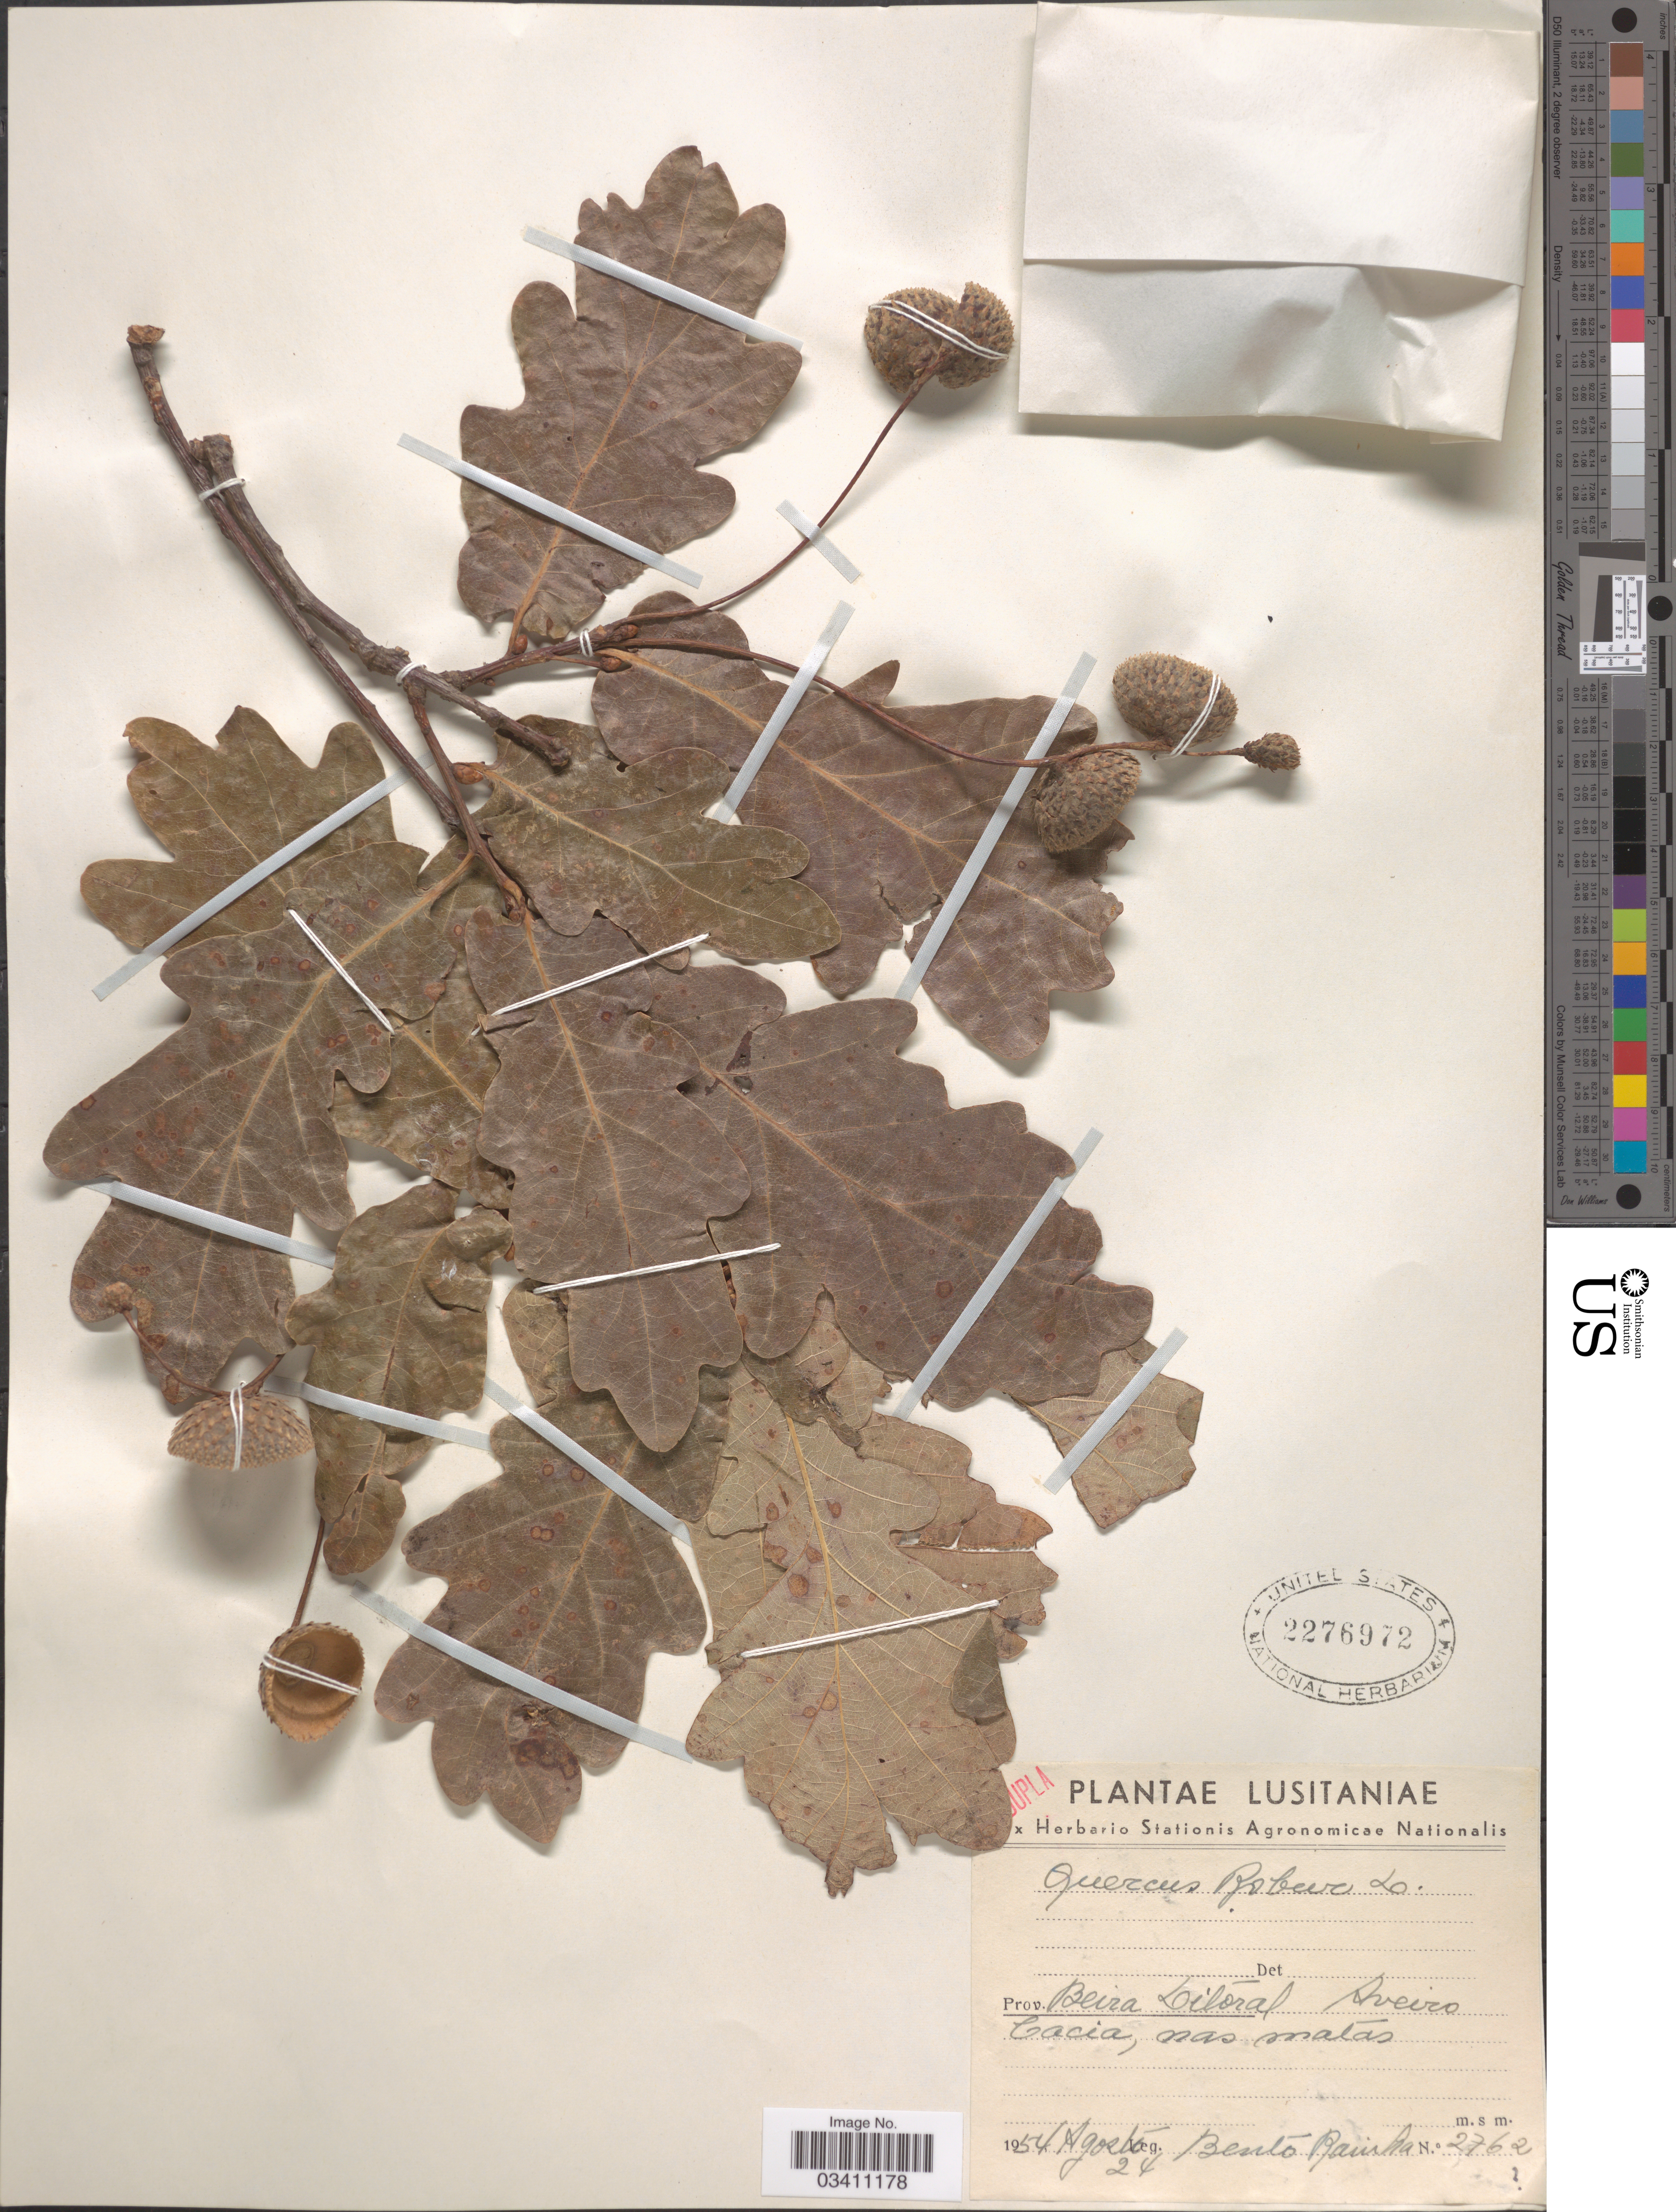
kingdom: Plantae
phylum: Tracheophyta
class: Magnoliopsida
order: Fagales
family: Fagaceae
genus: Quercus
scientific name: Quercus robur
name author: L.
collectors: B. Rainha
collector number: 2762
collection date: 1954-08-24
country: Portugal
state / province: Aveiro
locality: Lusitaniae. Prov. Beira Litoral Aveiro Cacia, nas matas.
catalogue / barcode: US 2276972